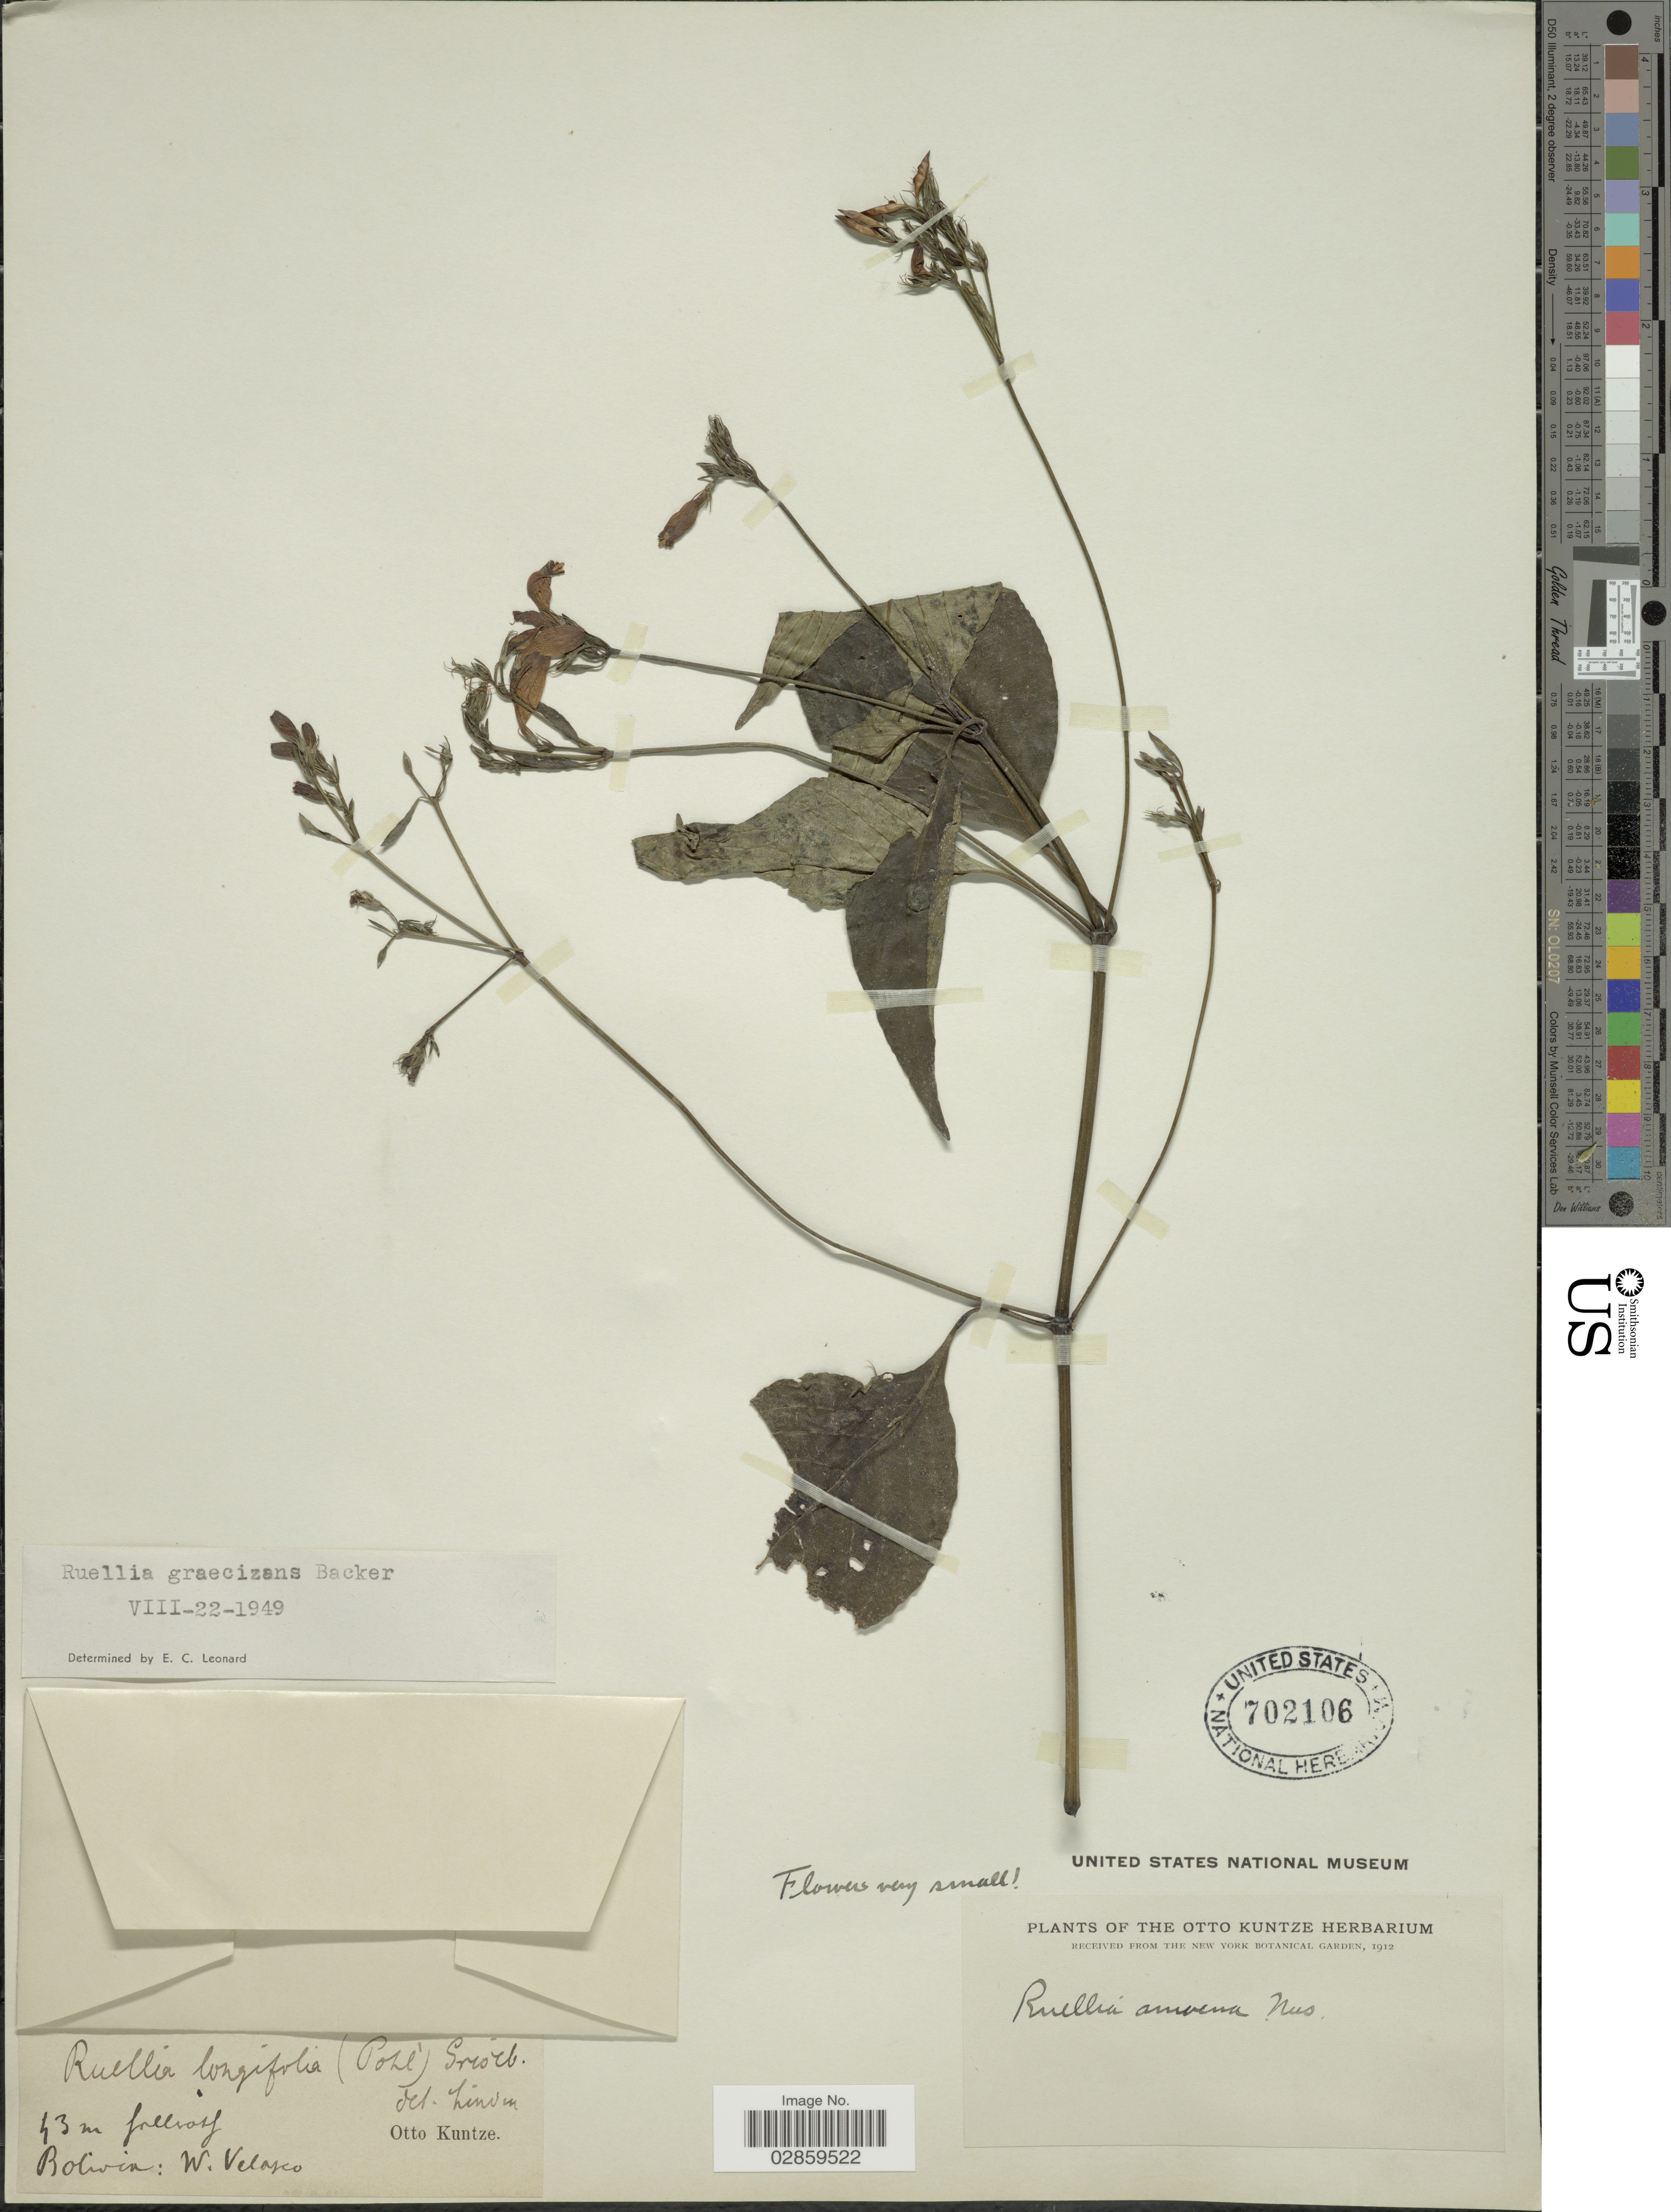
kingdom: Plantae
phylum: Tracheophyta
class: Magnoliopsida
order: Lamiales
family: Acanthaceae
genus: Ruellia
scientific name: Ruellia brevifolia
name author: (Pohl) C. Ezcurra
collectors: C.E.O. Kuntze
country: Bolivia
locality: W. Velasco.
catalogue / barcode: US 702106